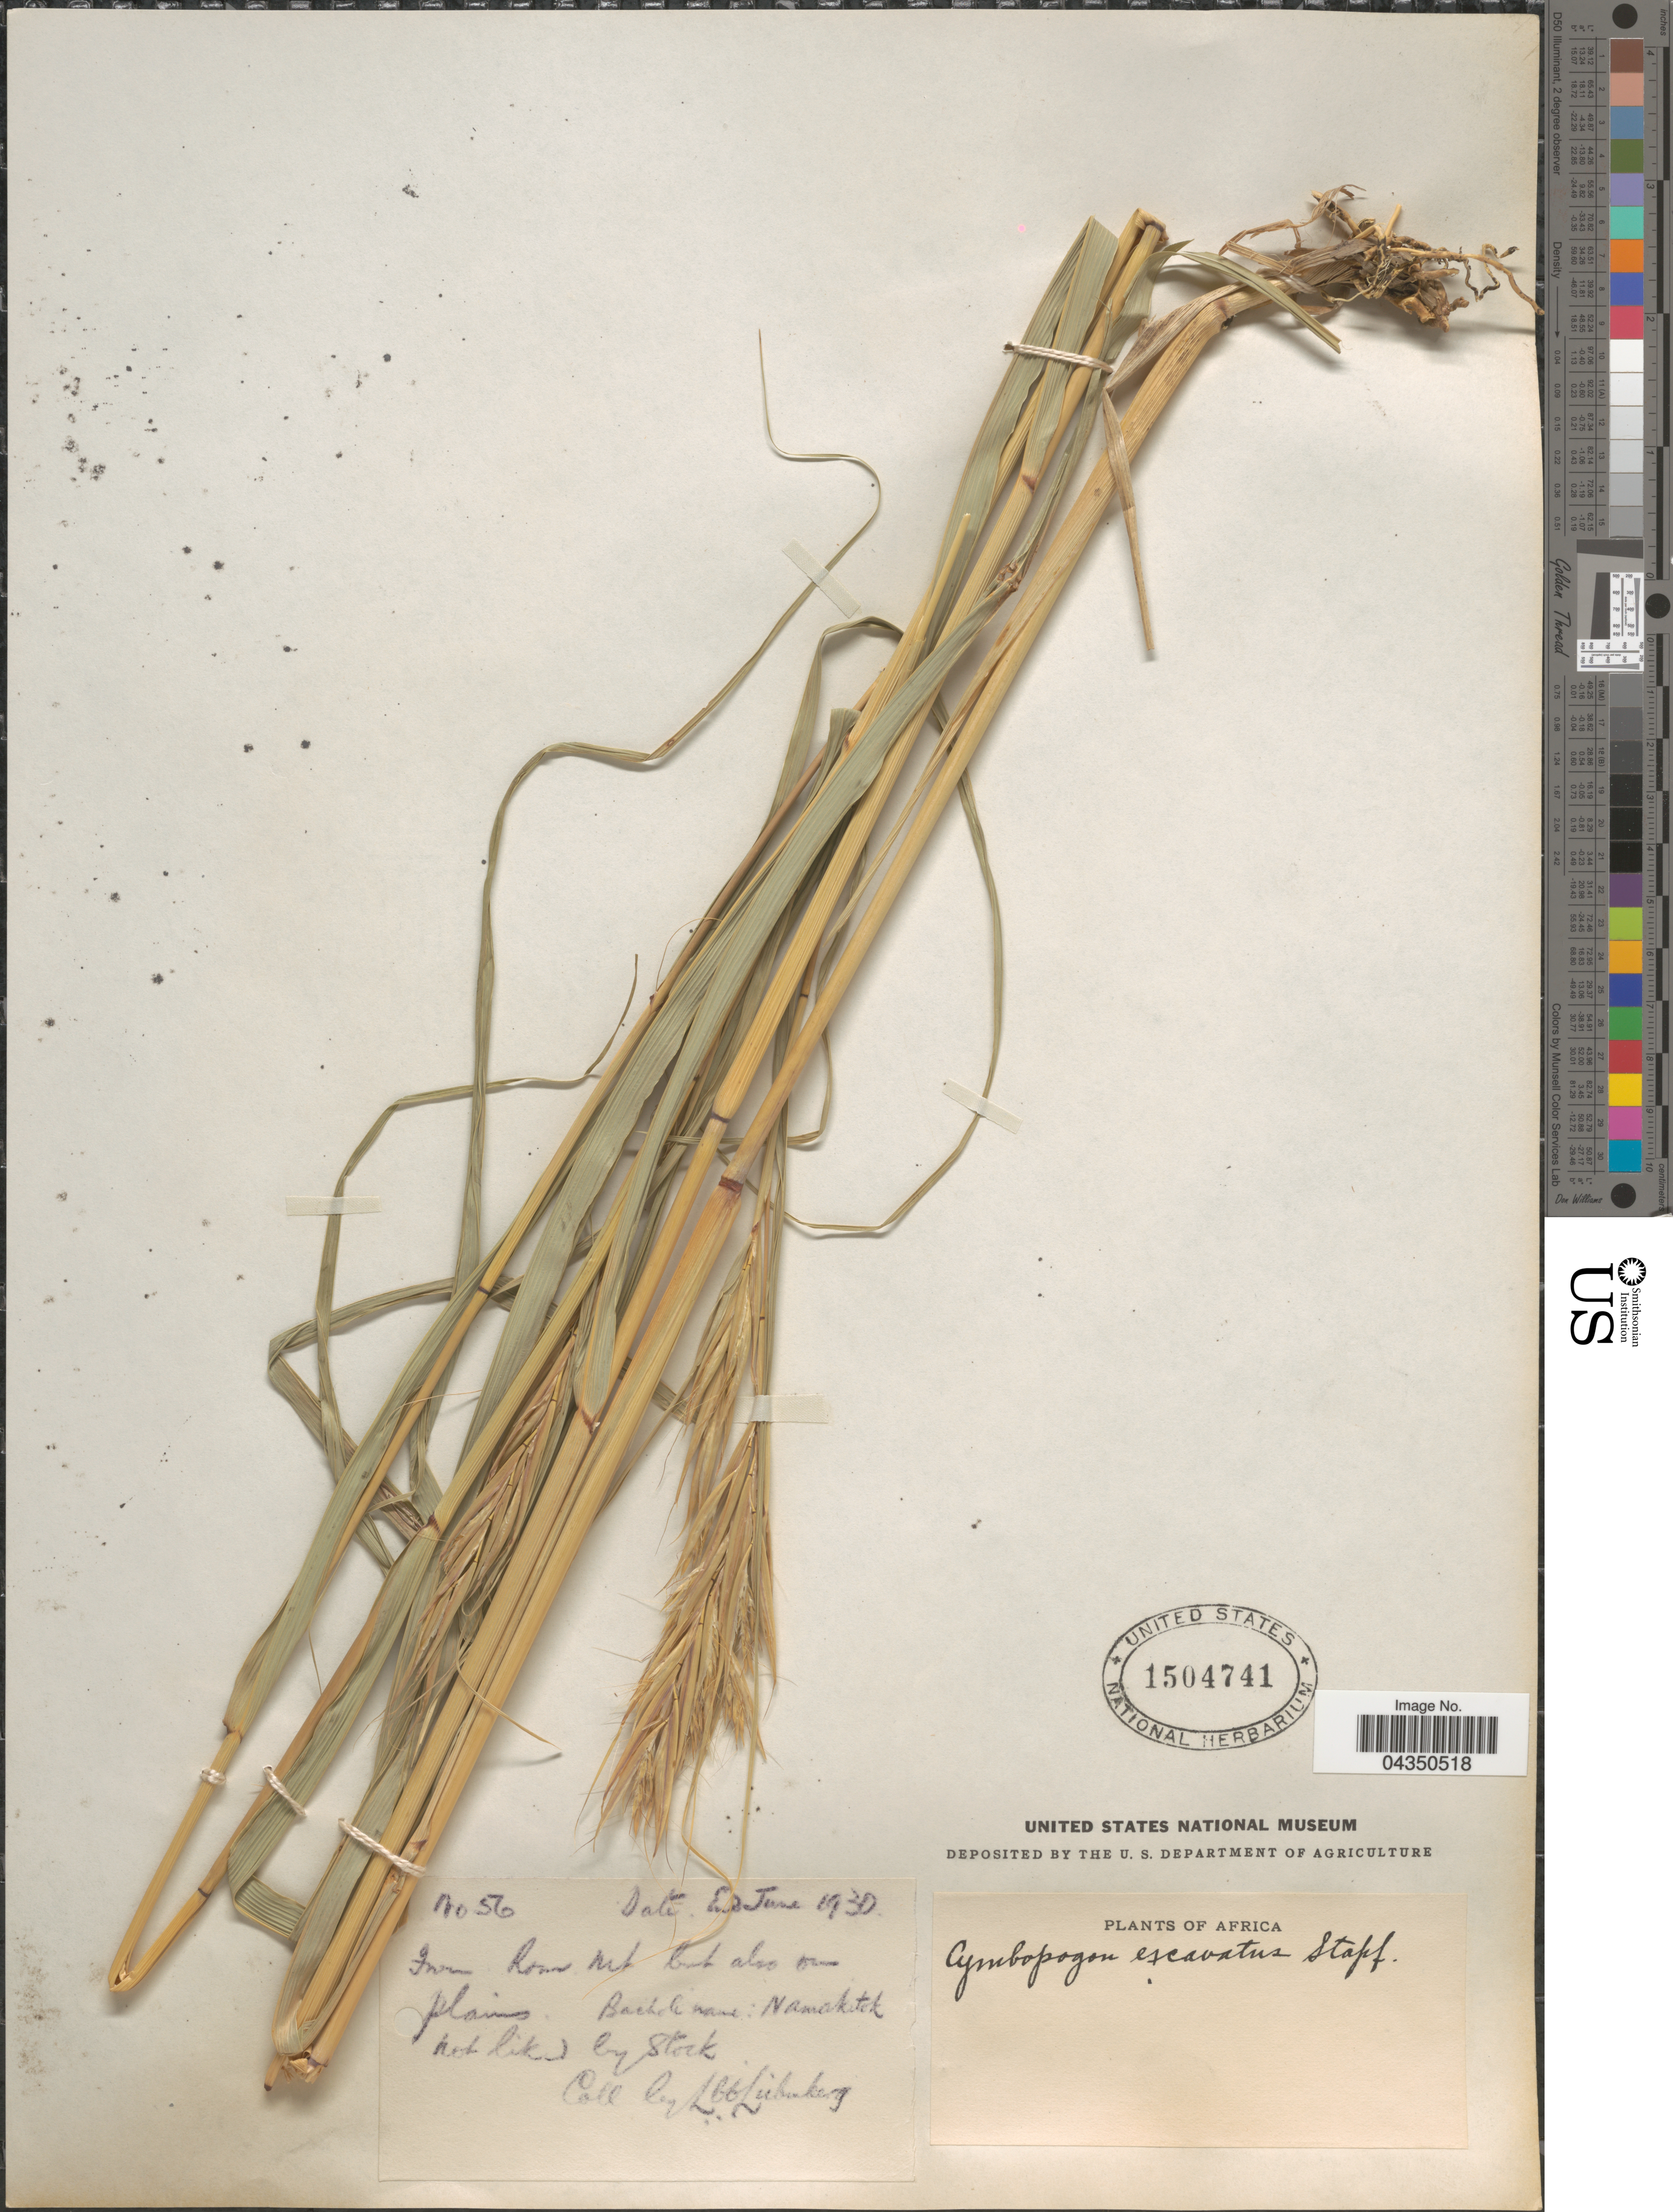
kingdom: Plantae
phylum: Tracheophyta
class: Liliopsida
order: Poales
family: Poaceae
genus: Cymbopogon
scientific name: Cymbopogon caesius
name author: (Nees ex Hook. & Arn.) Stapf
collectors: L. Liebenberg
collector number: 56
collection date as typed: End June 1930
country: Uganda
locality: Africa. Rom Mt.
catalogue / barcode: US 1504741